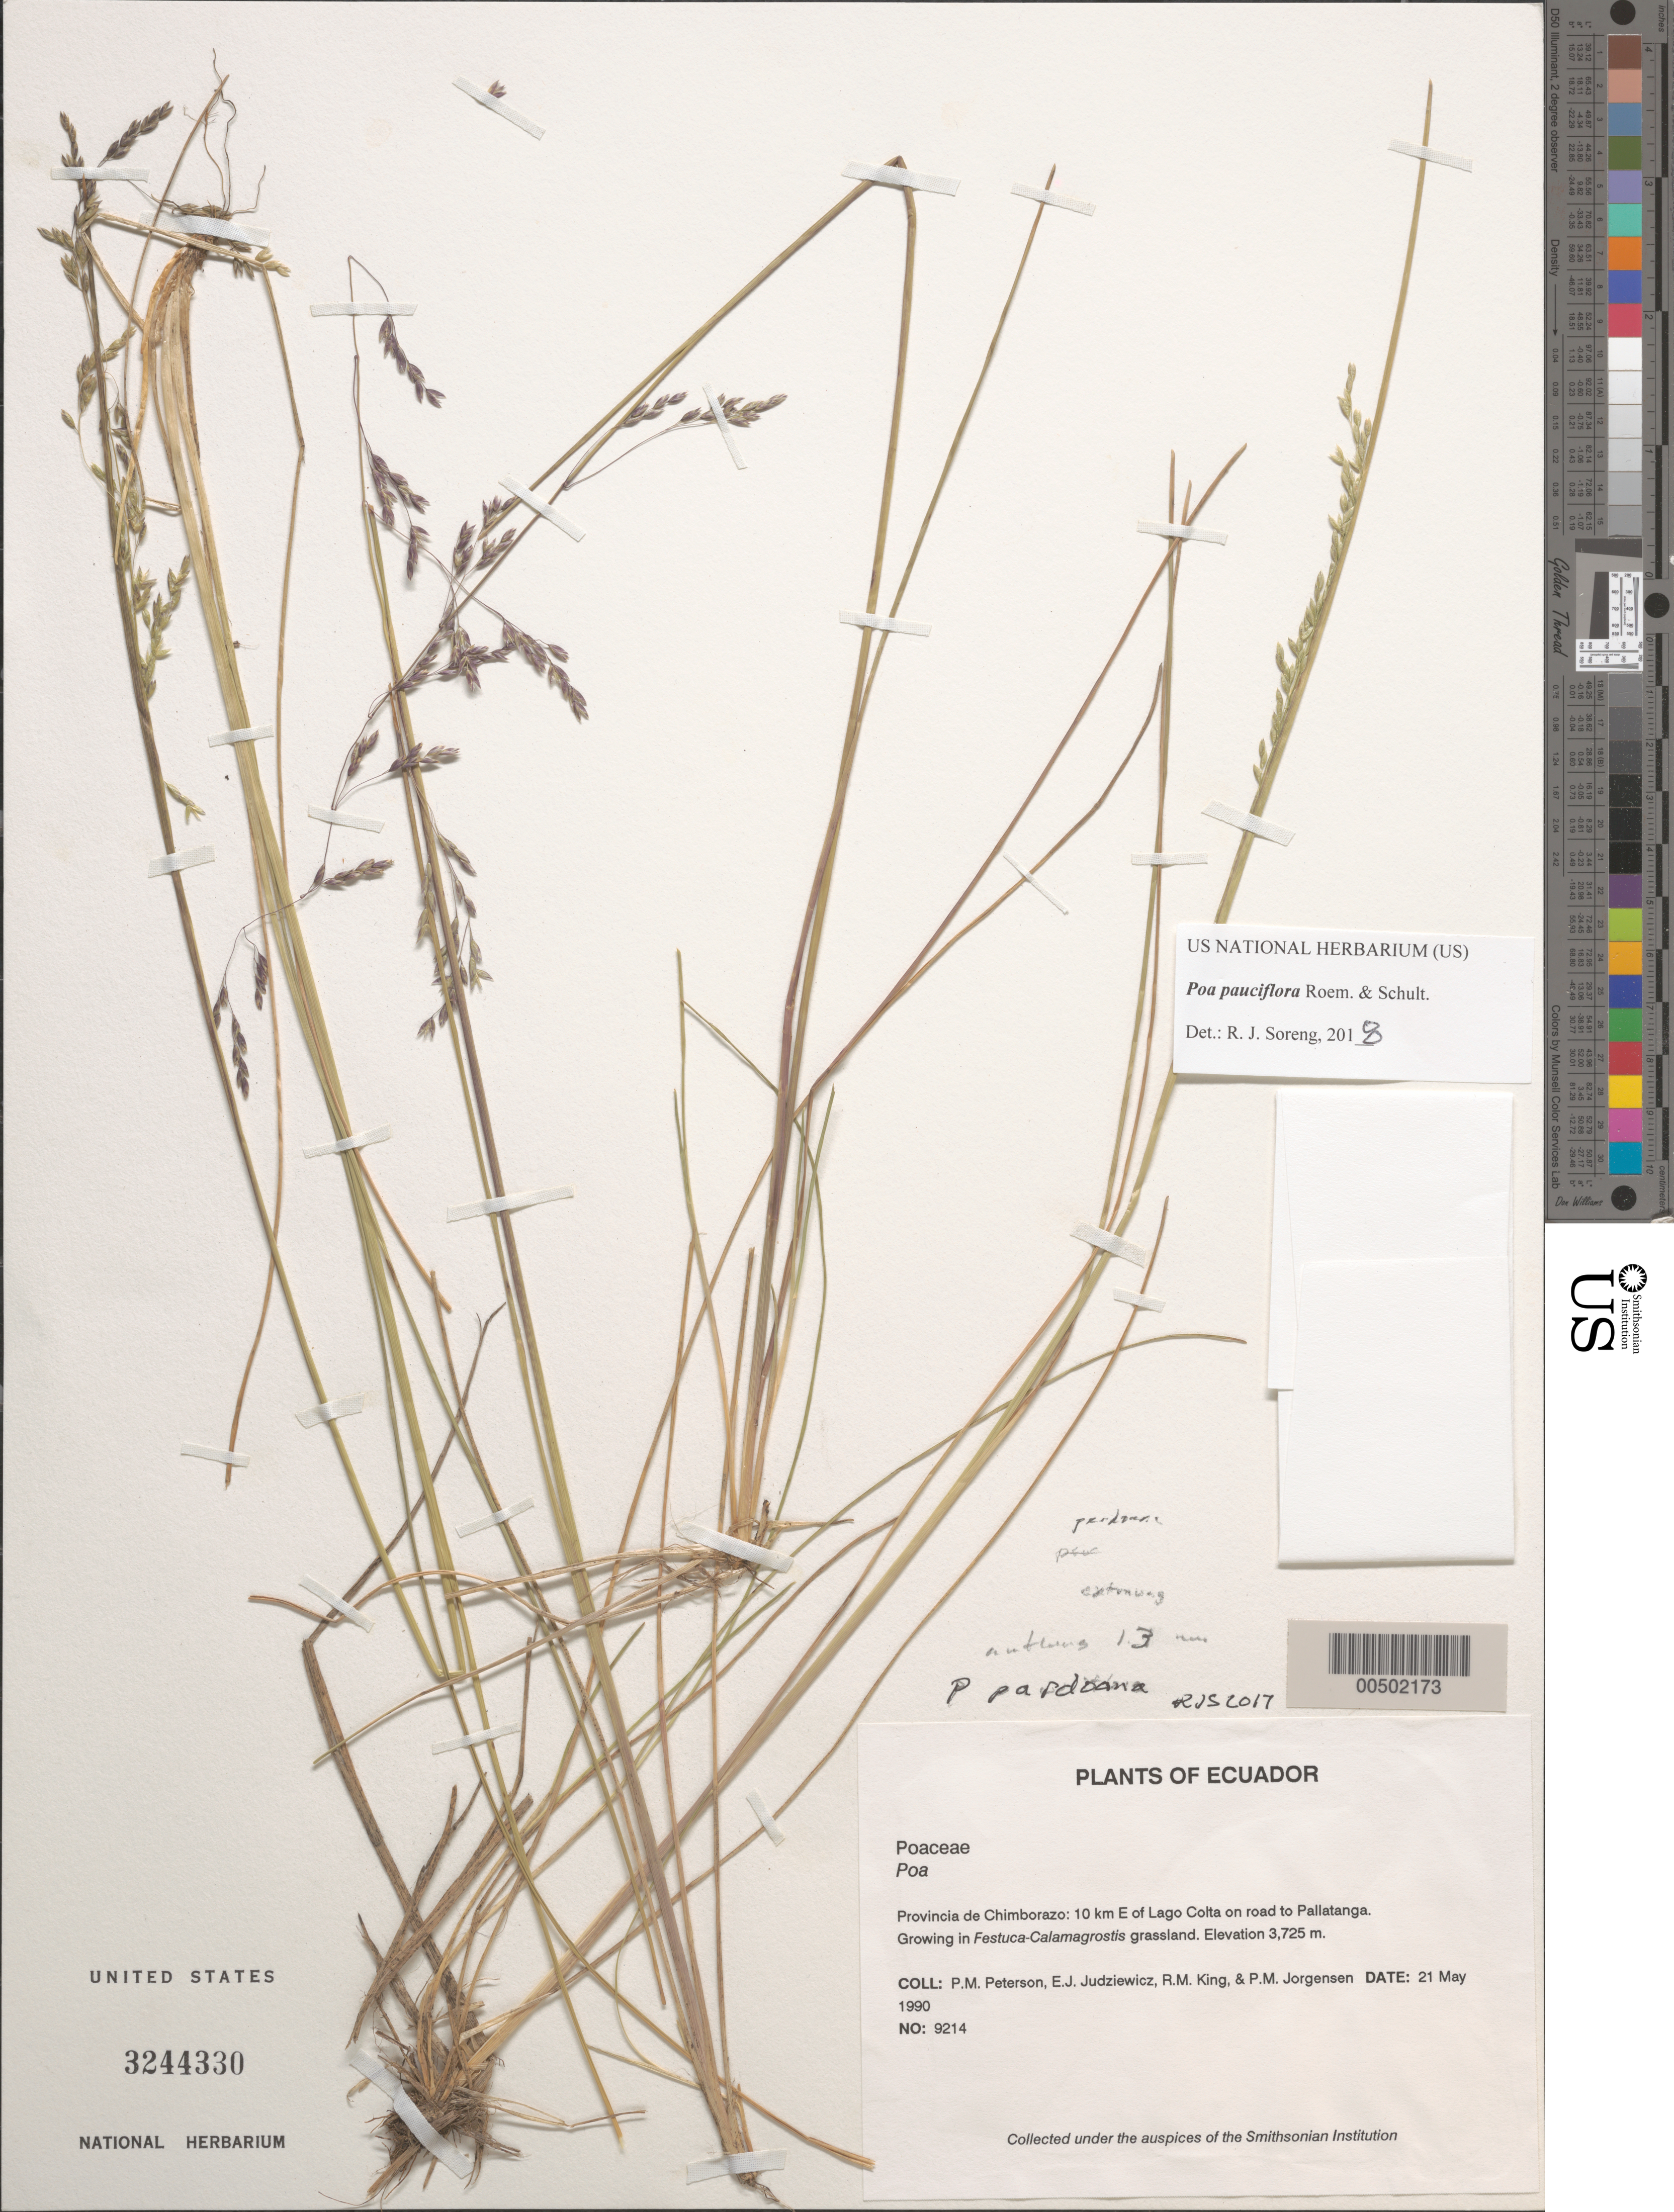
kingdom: Plantae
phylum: Tracheophyta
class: Liliopsida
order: Poales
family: Poaceae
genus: Poa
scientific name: Poa pauciflora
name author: Roem. & Schult.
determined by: Soreng, Robert J., Research Associate (BOT), Smithsonian Institution - National Museum of Natural History (UNITED STATES)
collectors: P. M. Peterson, E. J. Judziewicz, R. M. King & P. M. Jørgensen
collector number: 09214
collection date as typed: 21 May 1990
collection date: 1990-05-21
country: Ecuador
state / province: Chimborazo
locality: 10 km E of Lago Colta on road to Pallatanga.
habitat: Growing in Festuca-Calamagrostis grassland.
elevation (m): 3725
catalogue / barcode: US 3244330